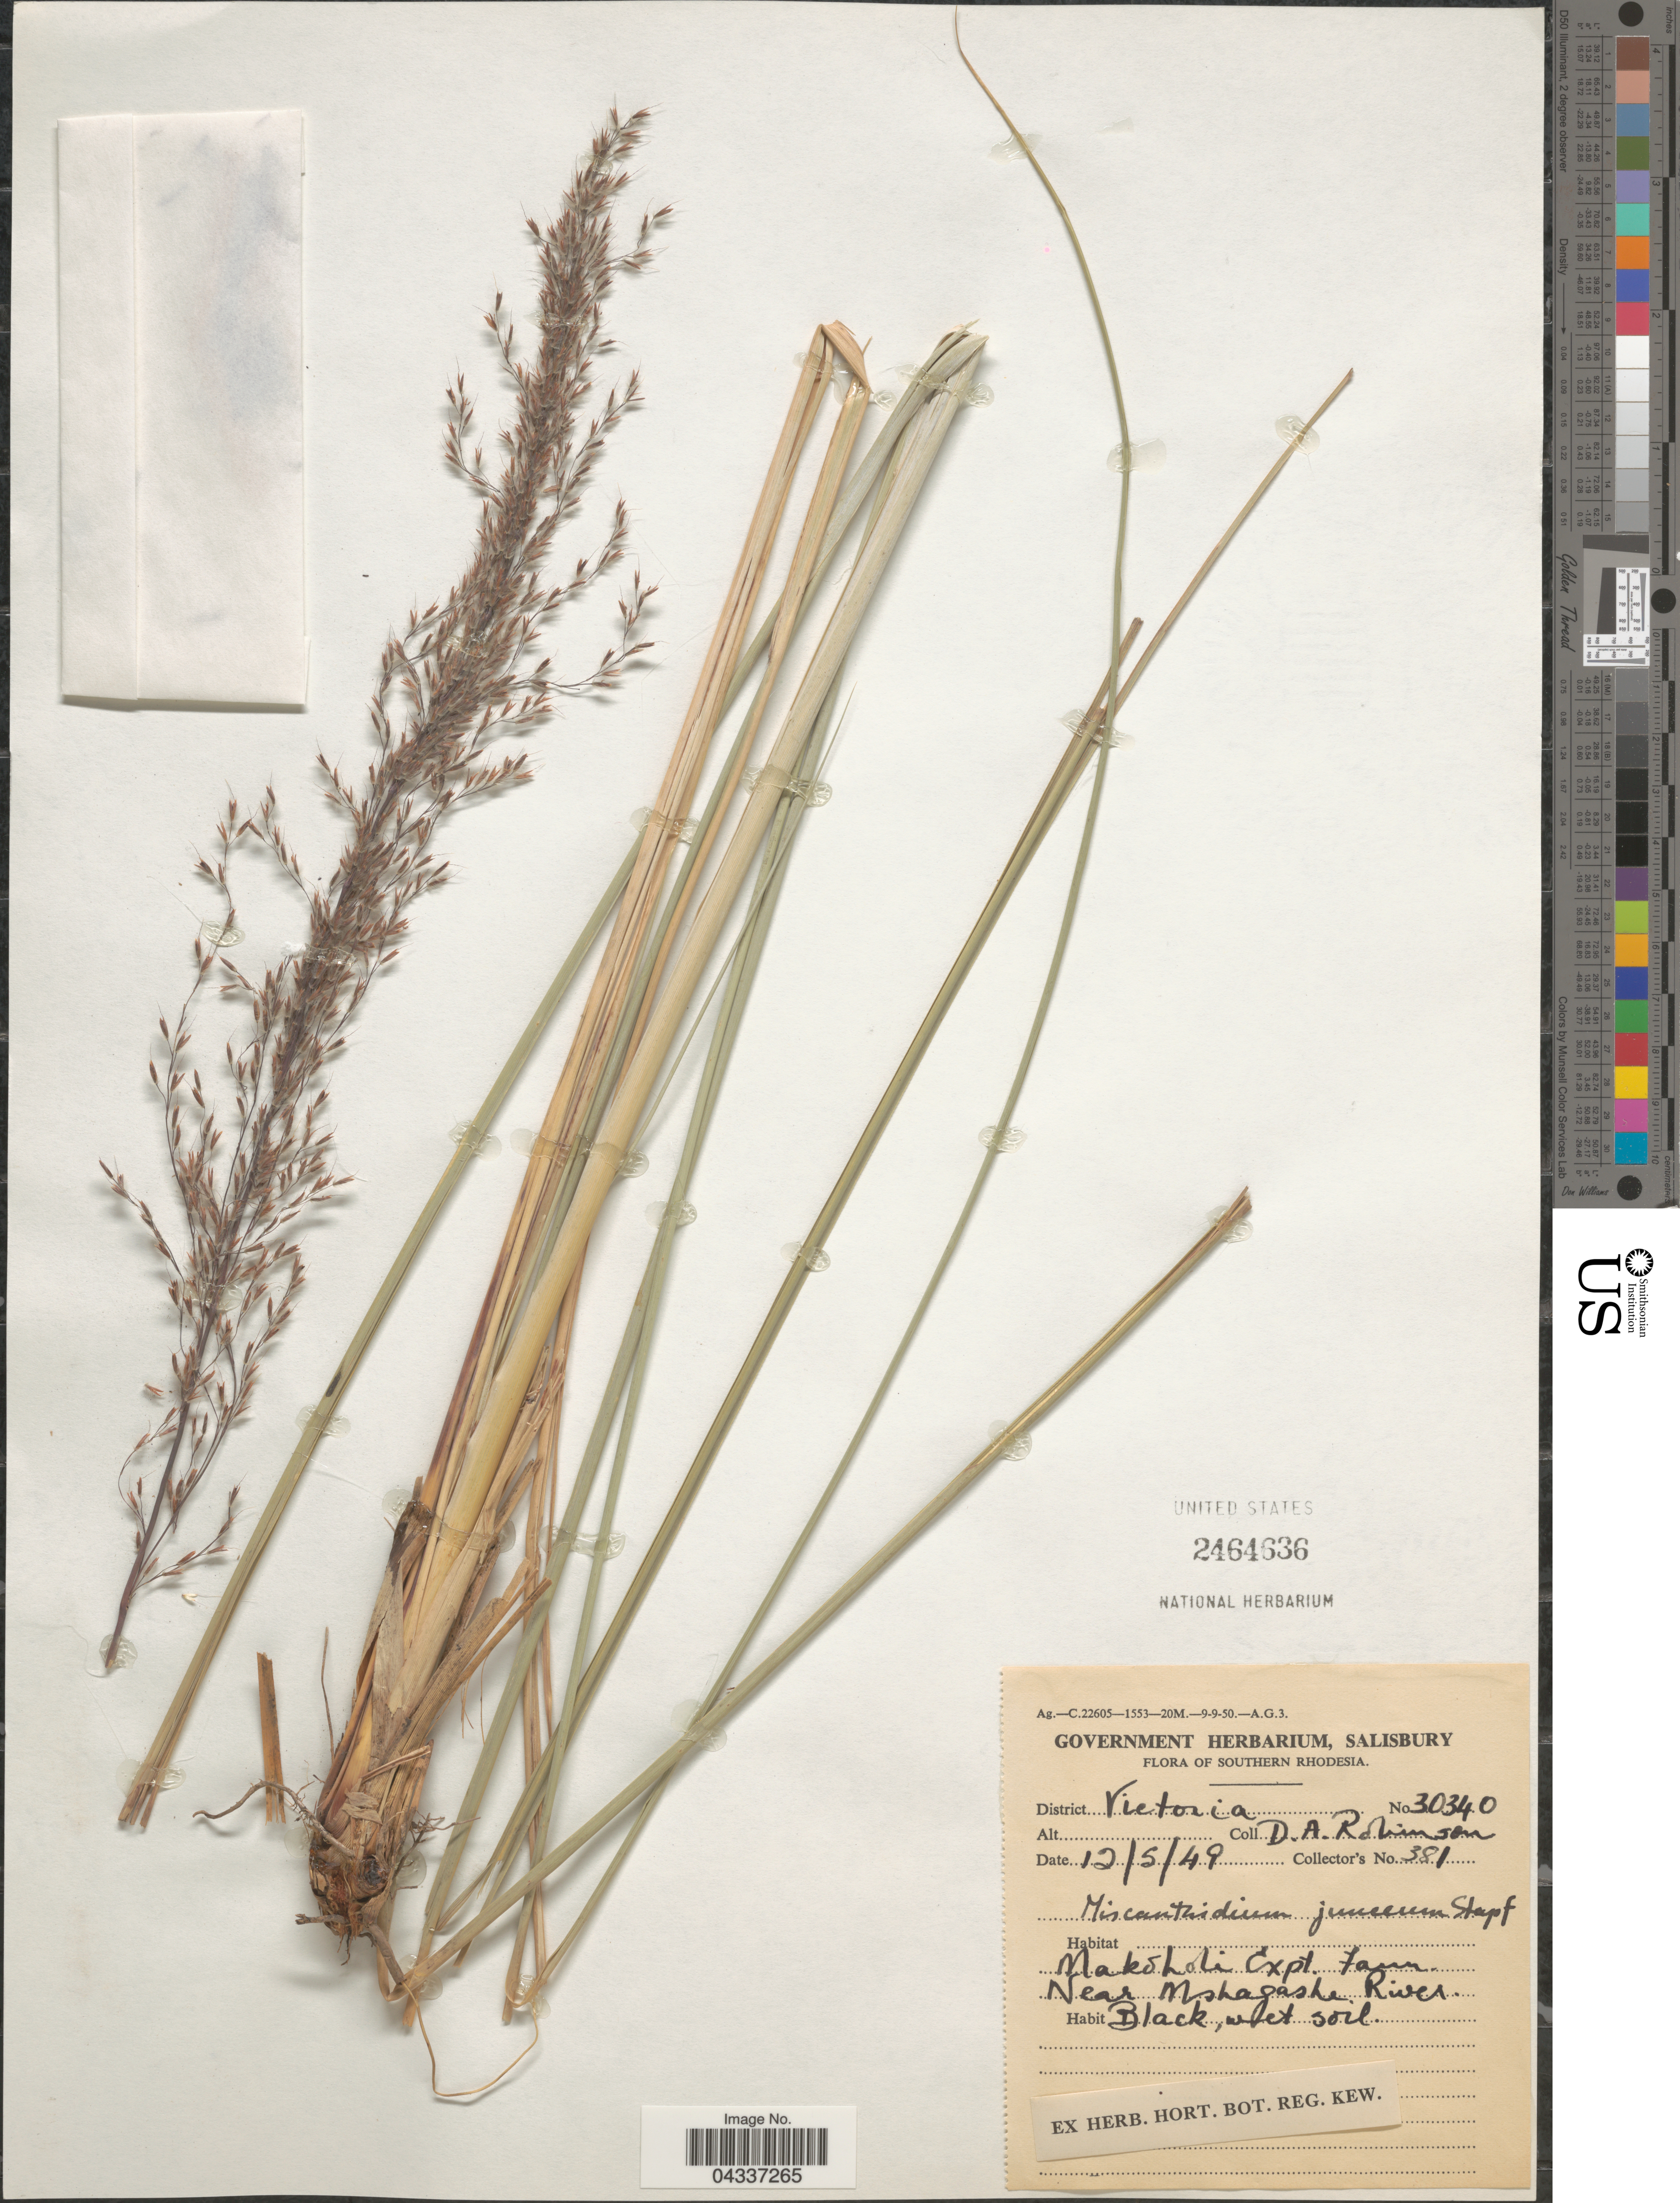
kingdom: Plantae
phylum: Tracheophyta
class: Liliopsida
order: Poales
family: Poaceae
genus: Miscanthidium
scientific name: Miscanthidium junceum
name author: (Stapf) Stapf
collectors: D. Robinson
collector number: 381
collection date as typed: Transcribed d/m/y: 12/5/49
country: Zimbabwe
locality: Southern Rhodesia. District Victoria. Makoholi Expt. Farm. Near Mshagashe River.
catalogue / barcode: US 2464636